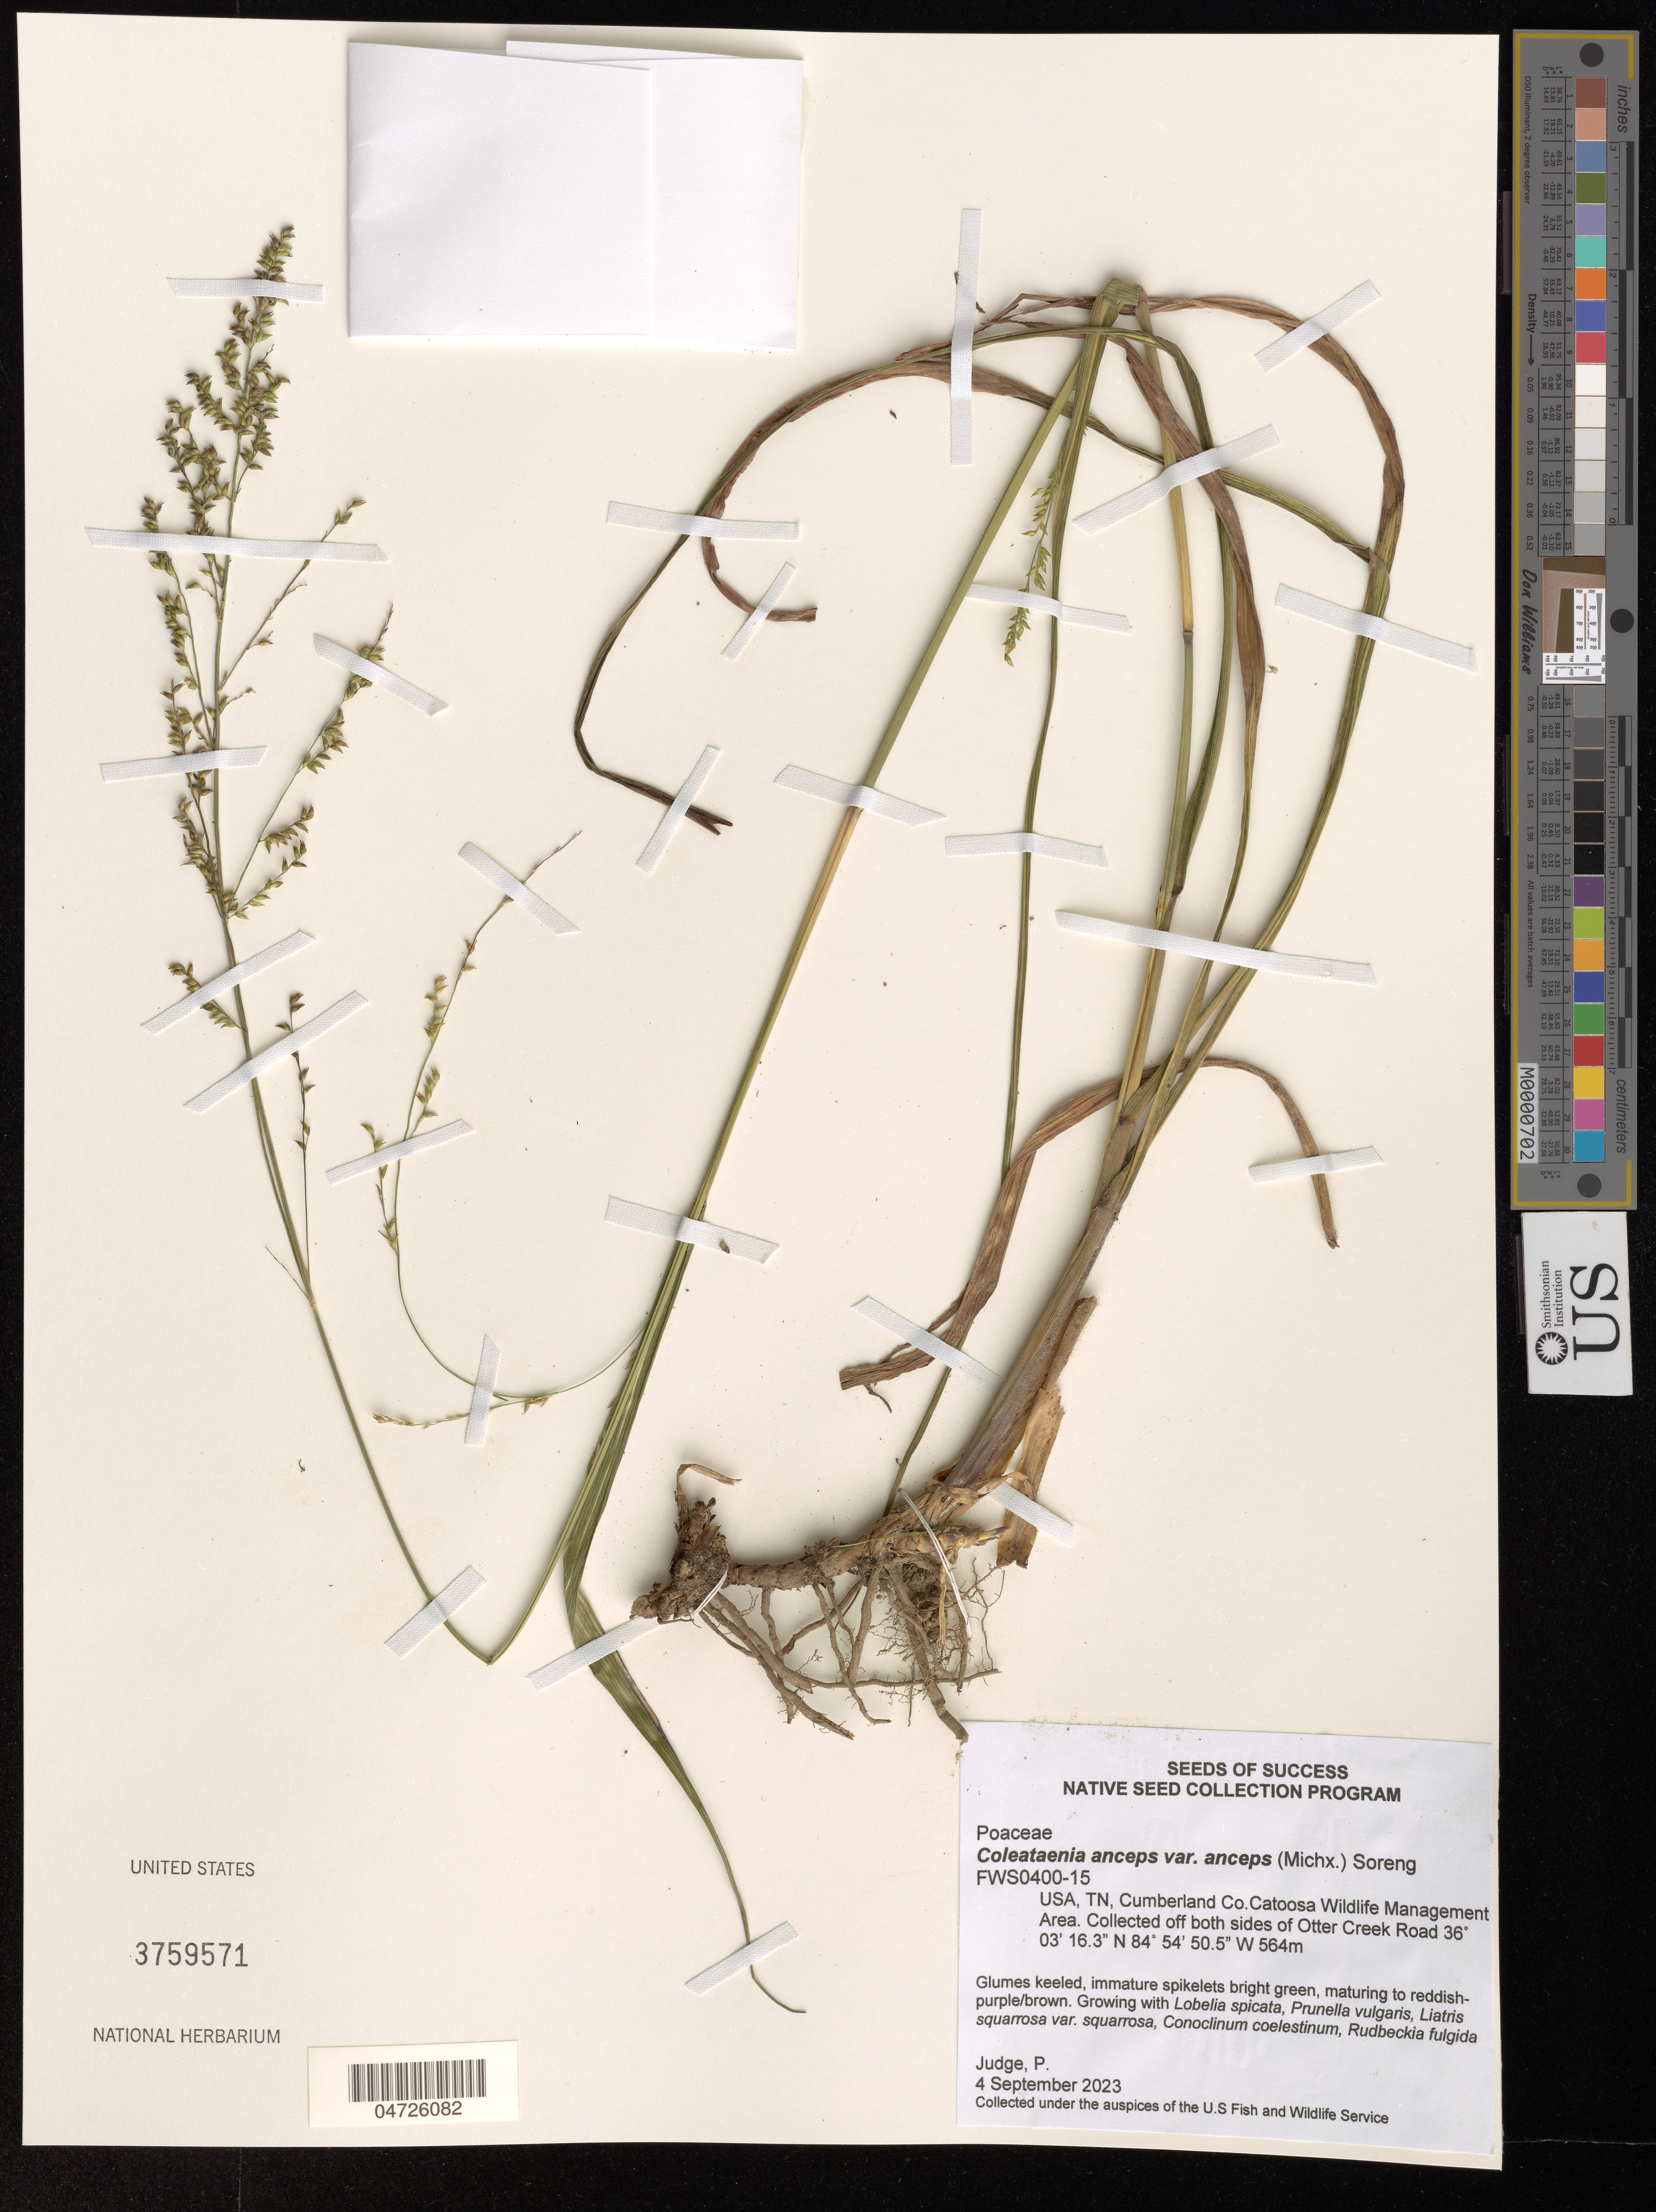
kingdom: Plantae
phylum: Tracheophyta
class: Liliopsida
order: Poales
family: Poaceae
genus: Coleataenia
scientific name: Coleataenia anceps var. anceps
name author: (Michx.) Soreng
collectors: P. Judge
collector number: FWS0400-15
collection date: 2023-09-04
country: United States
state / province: Tennessee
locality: Cumberland Co. Catoosa Wildlife Management Area. Collected off both sides of Otter Creek Road.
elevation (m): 564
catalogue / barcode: US 3759571